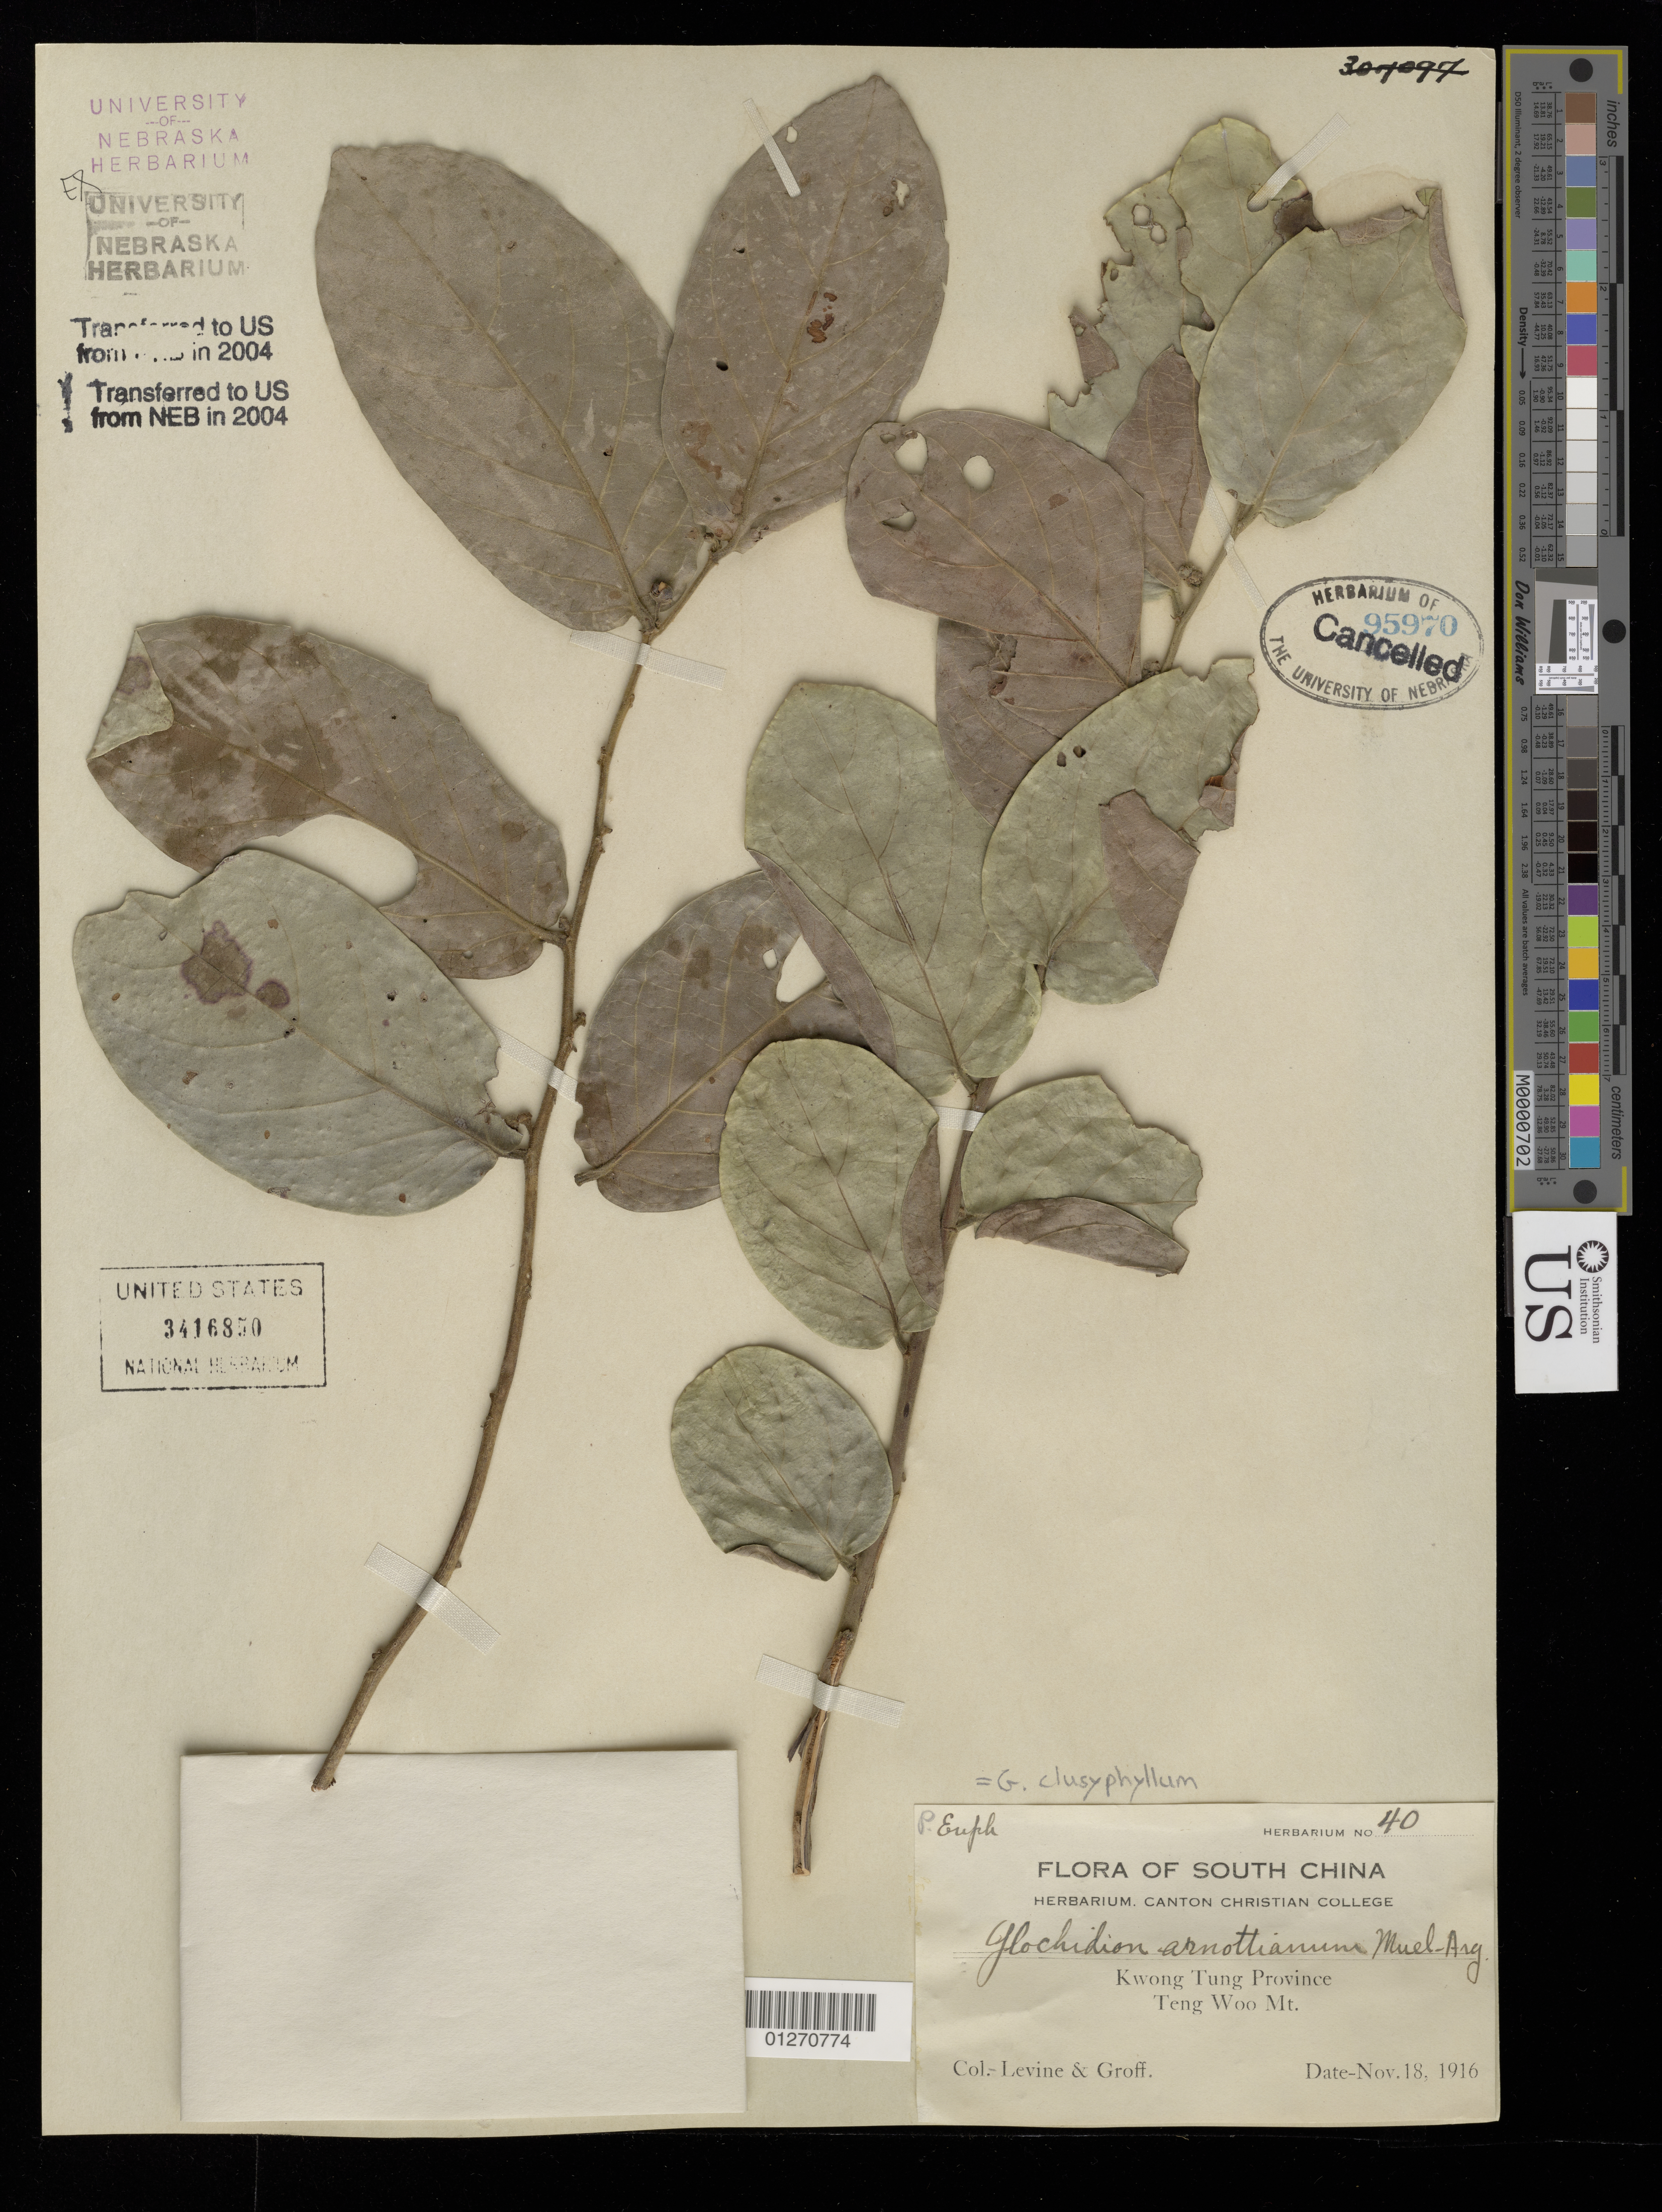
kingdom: Plantae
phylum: Tracheophyta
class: Magnoliopsida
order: Malpighiales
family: Phyllanthaceae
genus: Glochidion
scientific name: Glochidion arnottianum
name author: Müll. Arg.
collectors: -. Levine & -- Groff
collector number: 40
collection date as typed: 18 Nov 1916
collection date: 1916-11-18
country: China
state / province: Guangdong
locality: Teng Woo Mt.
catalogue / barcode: US 3416850